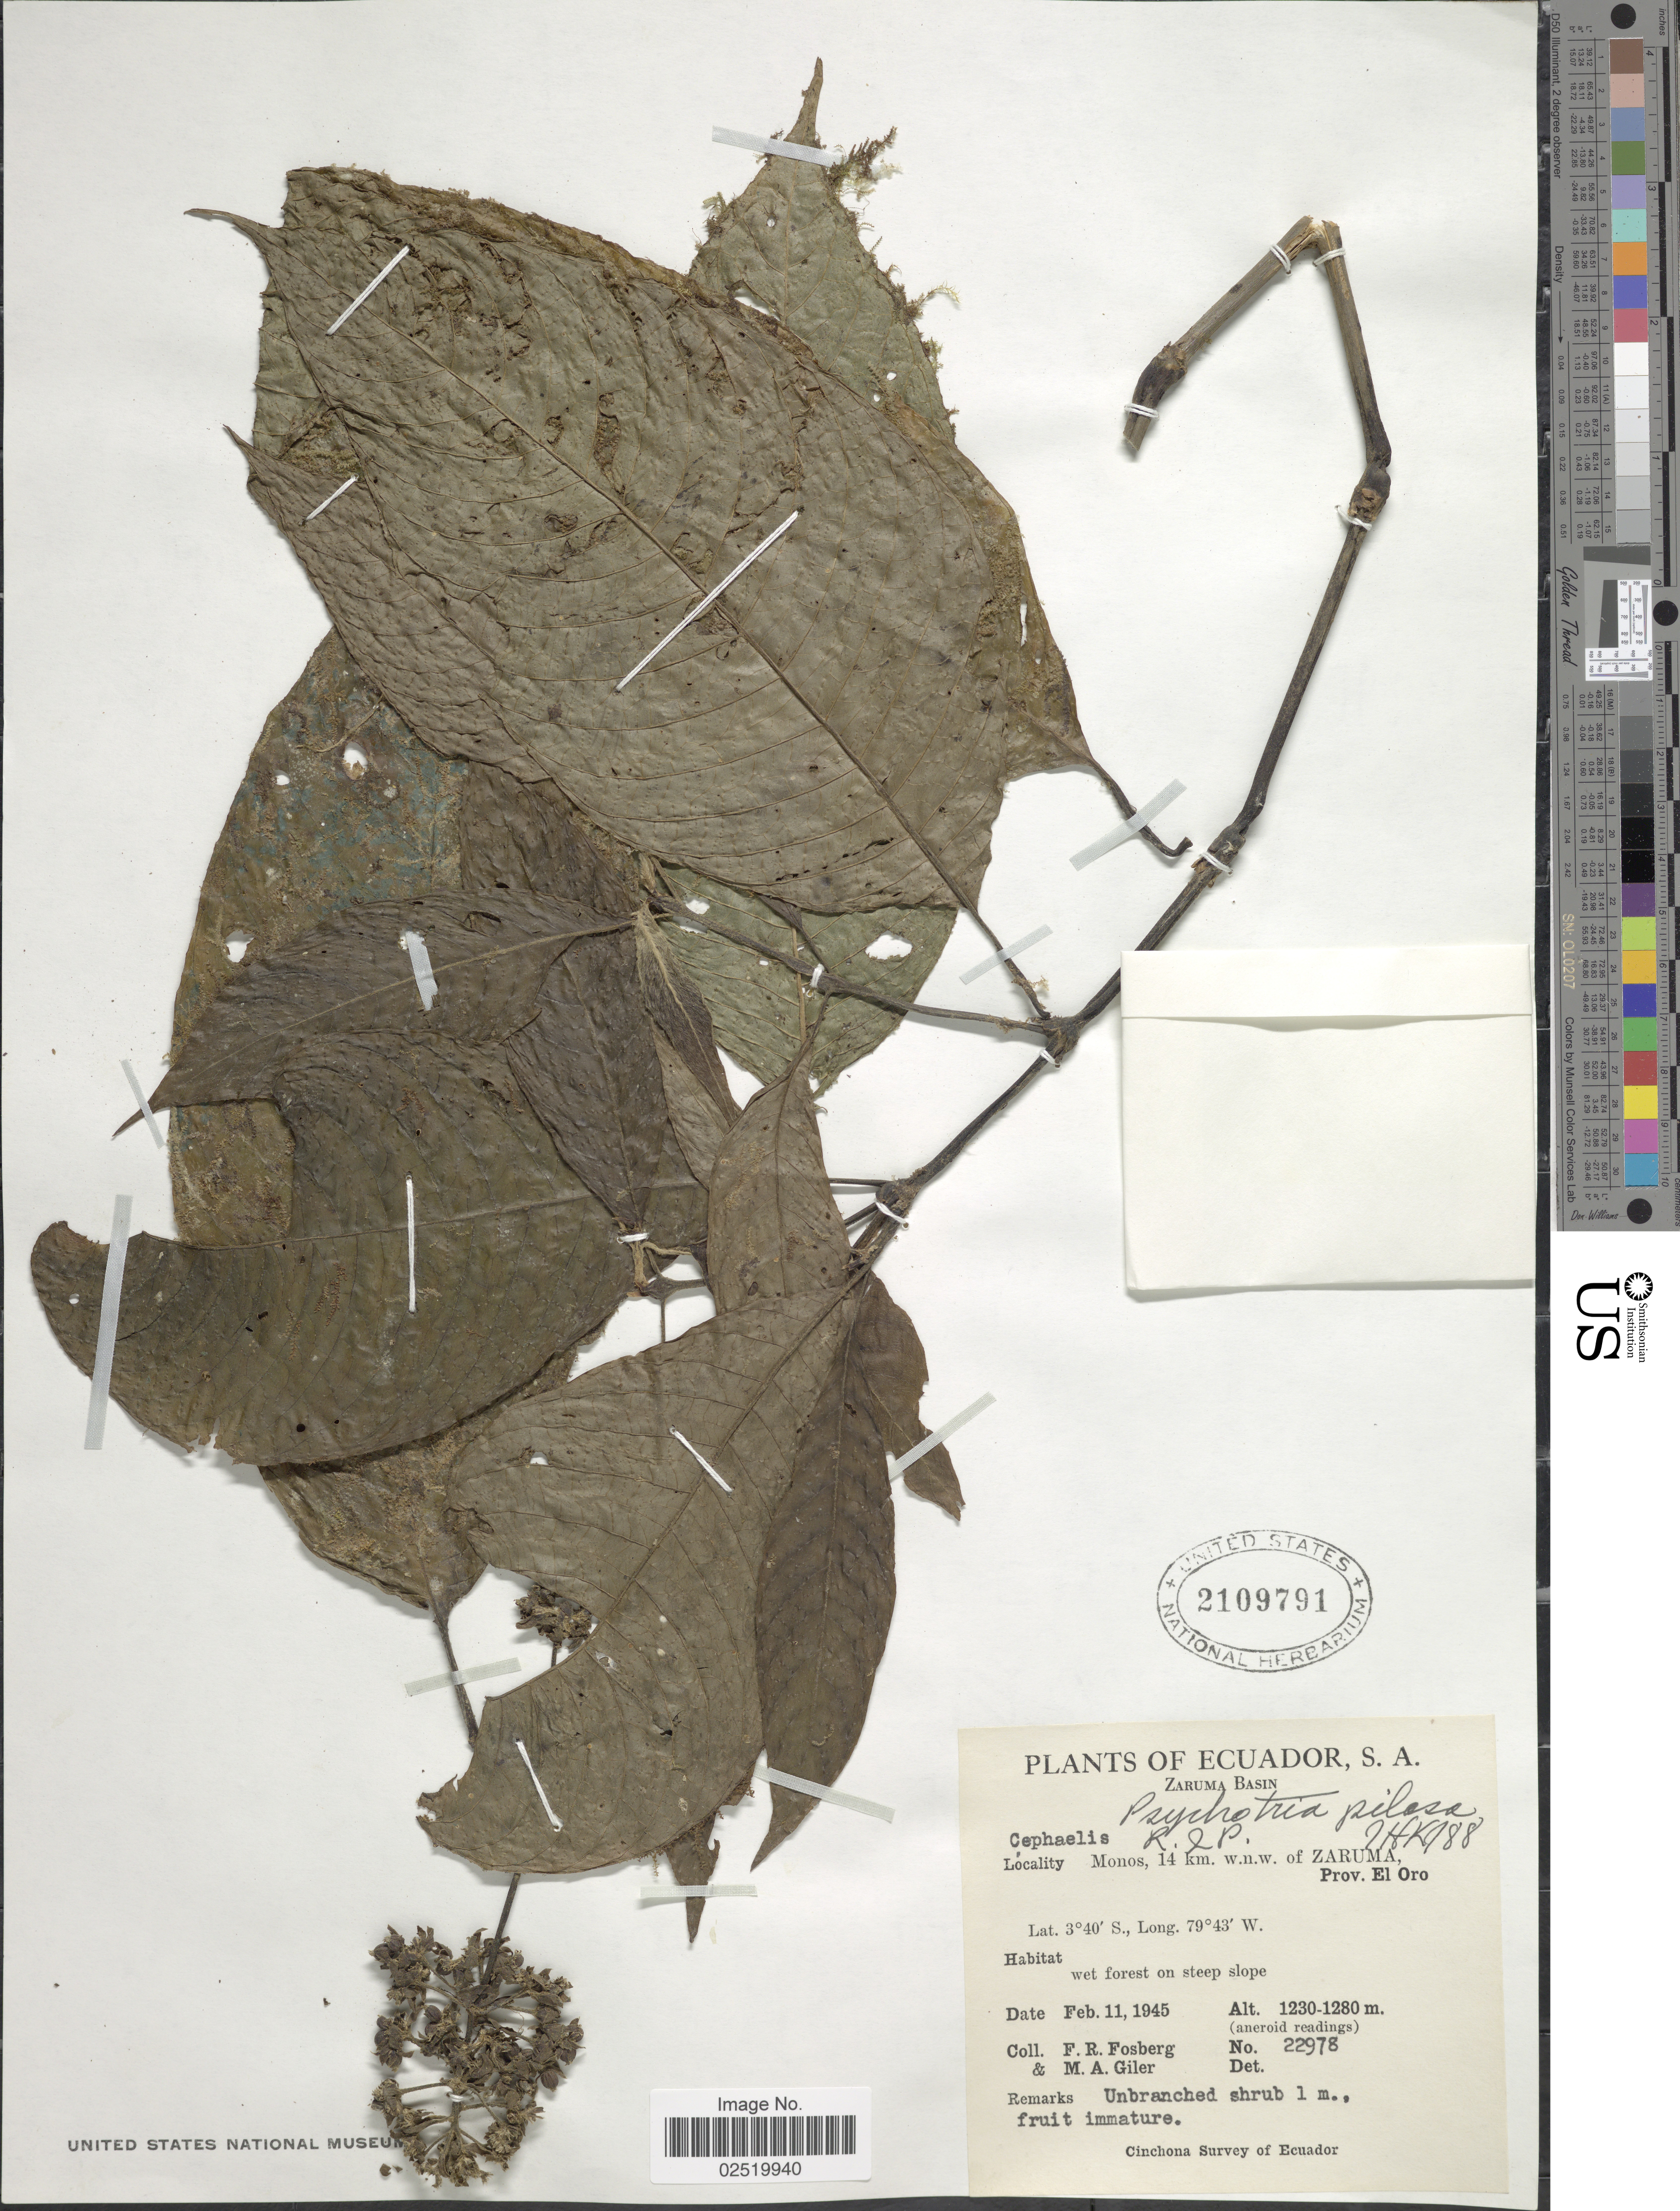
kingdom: Plantae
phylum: Tracheophyta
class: Magnoliopsida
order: Gentianales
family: Rubiaceae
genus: Psychotria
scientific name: Psychotria pilosa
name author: Ruiz & Pav.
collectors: F. R. Fosberg & M. Giler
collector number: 22978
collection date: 1945-02-11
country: Ecuador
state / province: El Oro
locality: Zaruma Basin Monos, 14 km w.n.w. of Zaruma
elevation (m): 1230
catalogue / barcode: US 2109791